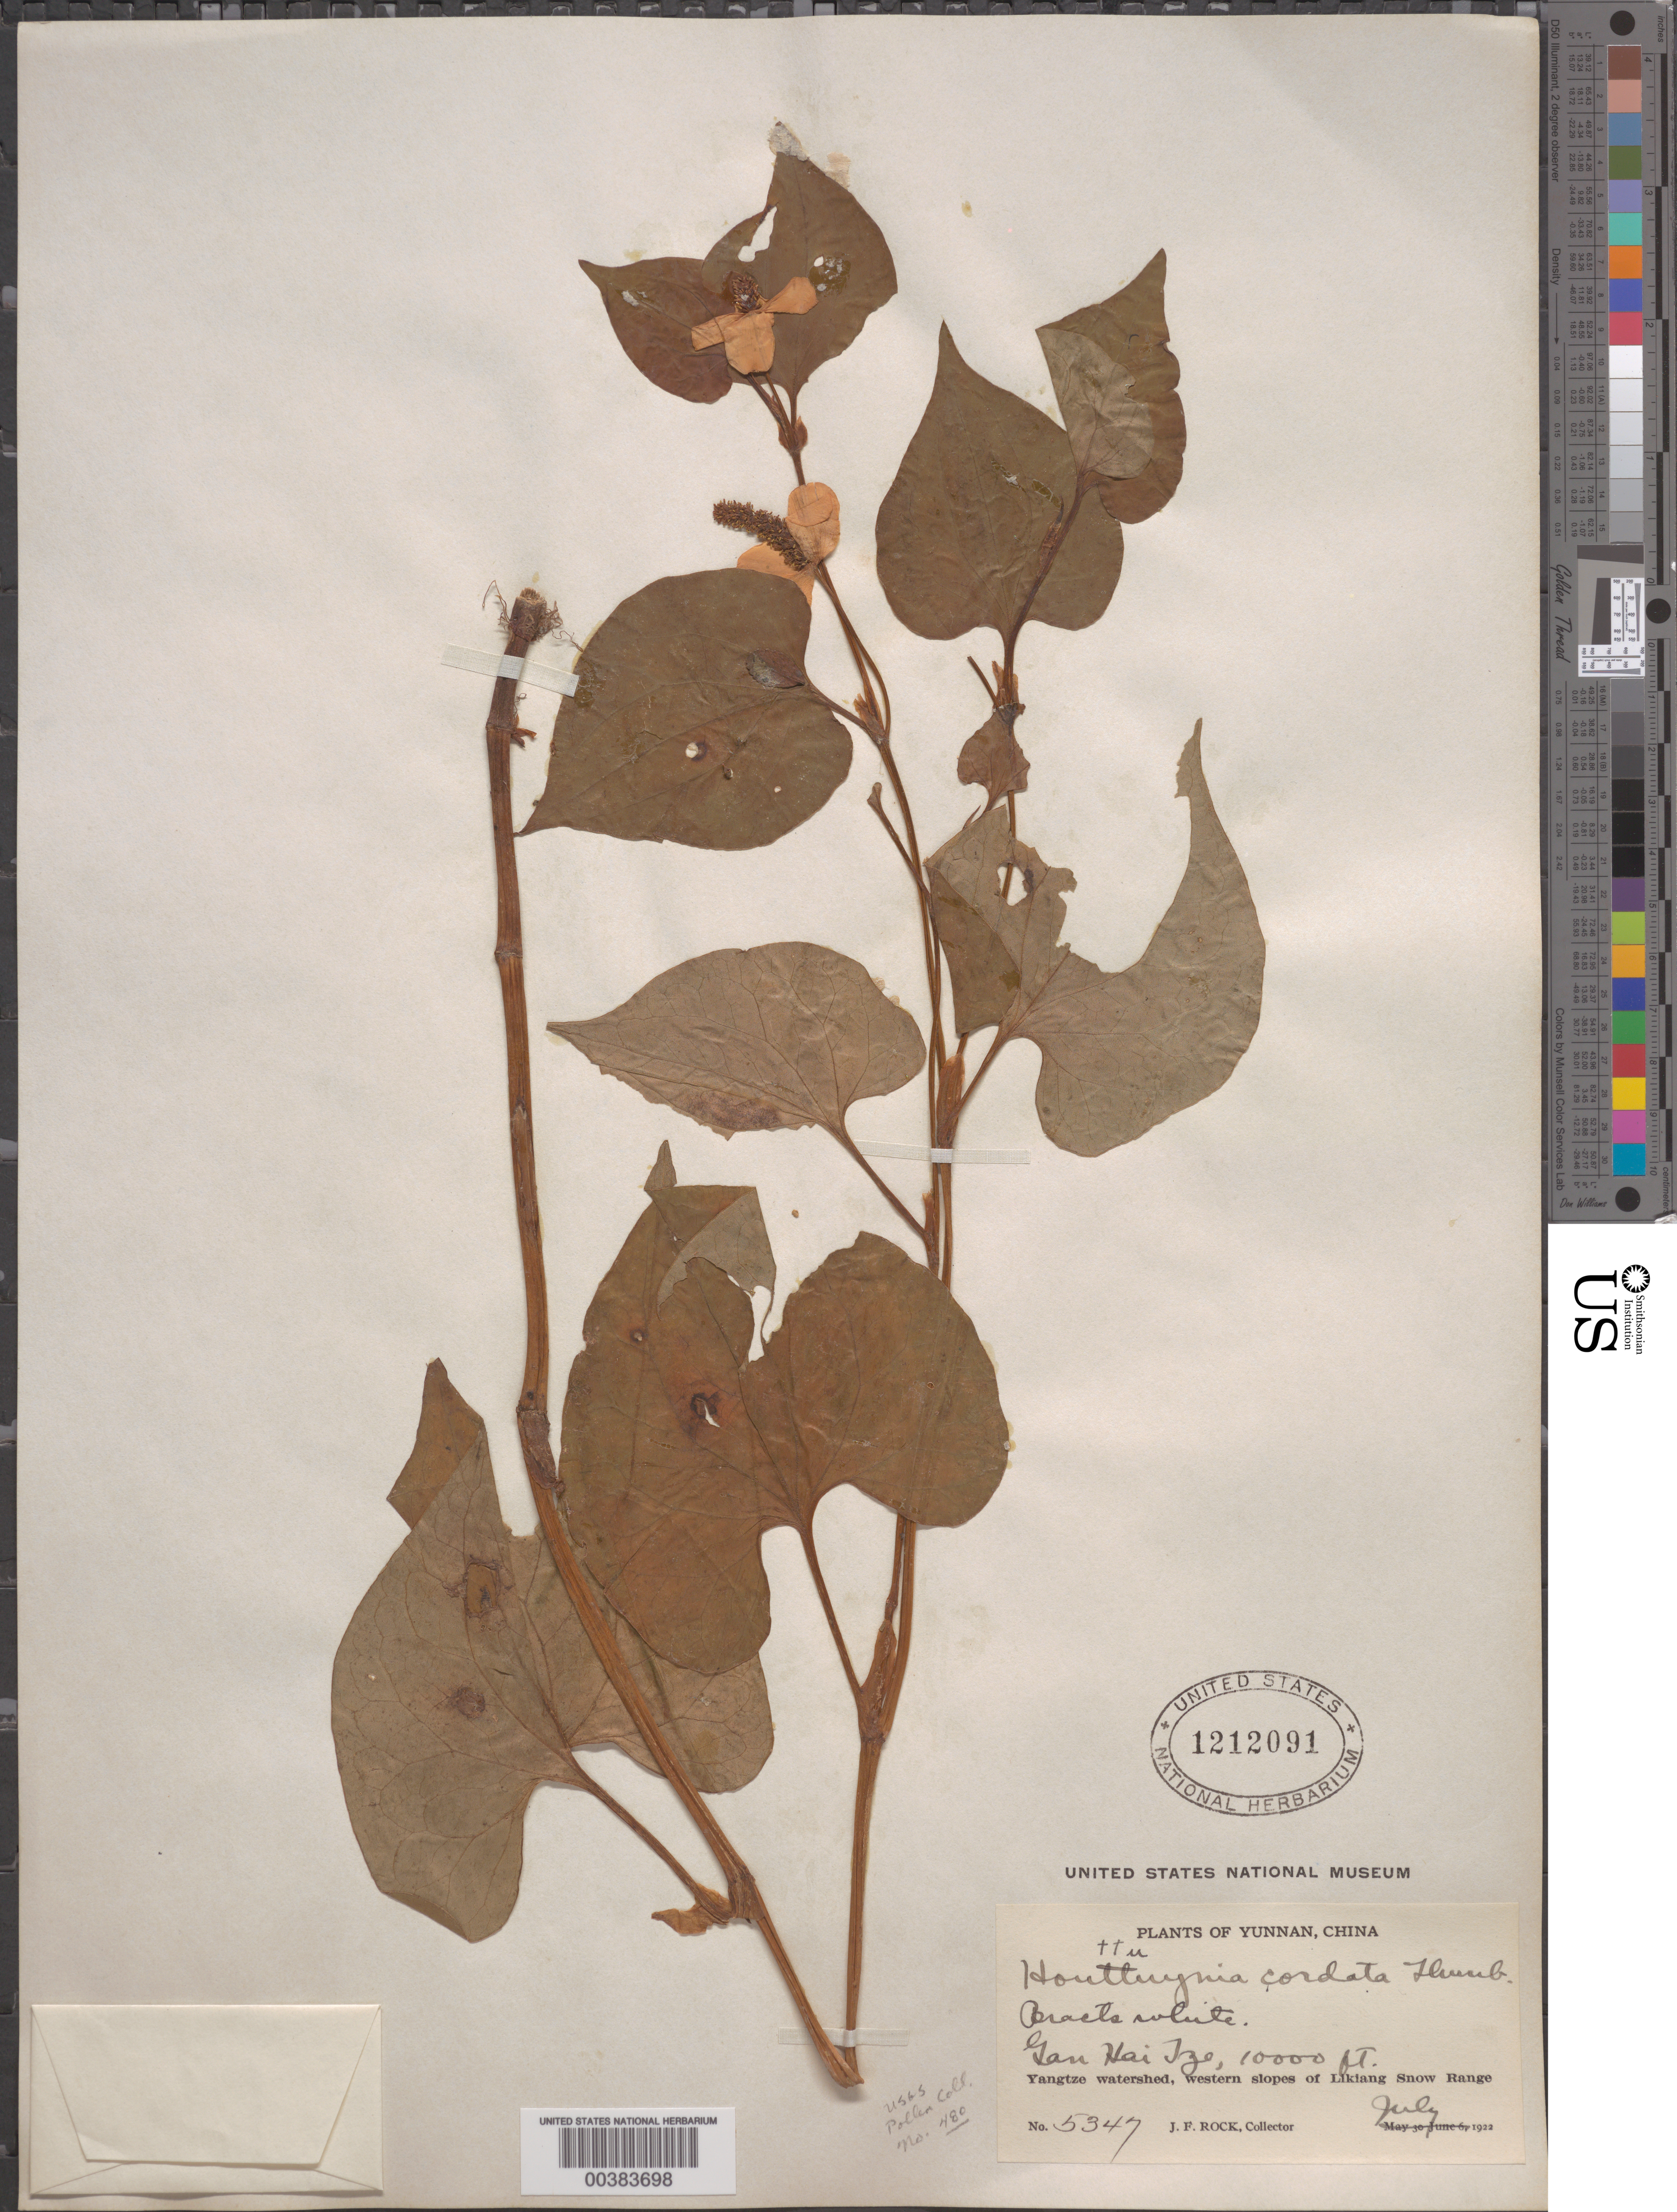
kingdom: Plantae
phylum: Tracheophyta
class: Magnoliopsida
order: Piperales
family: Saururaceae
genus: Houttuynia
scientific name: Houttuynia cordata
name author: Thunb.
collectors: J. F. Rock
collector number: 5347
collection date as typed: Jul 1922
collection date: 1922-07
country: China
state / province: Yunnan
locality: Likiang snow range, yangtze watershed, gan hai tze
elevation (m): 3048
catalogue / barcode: US 1212091